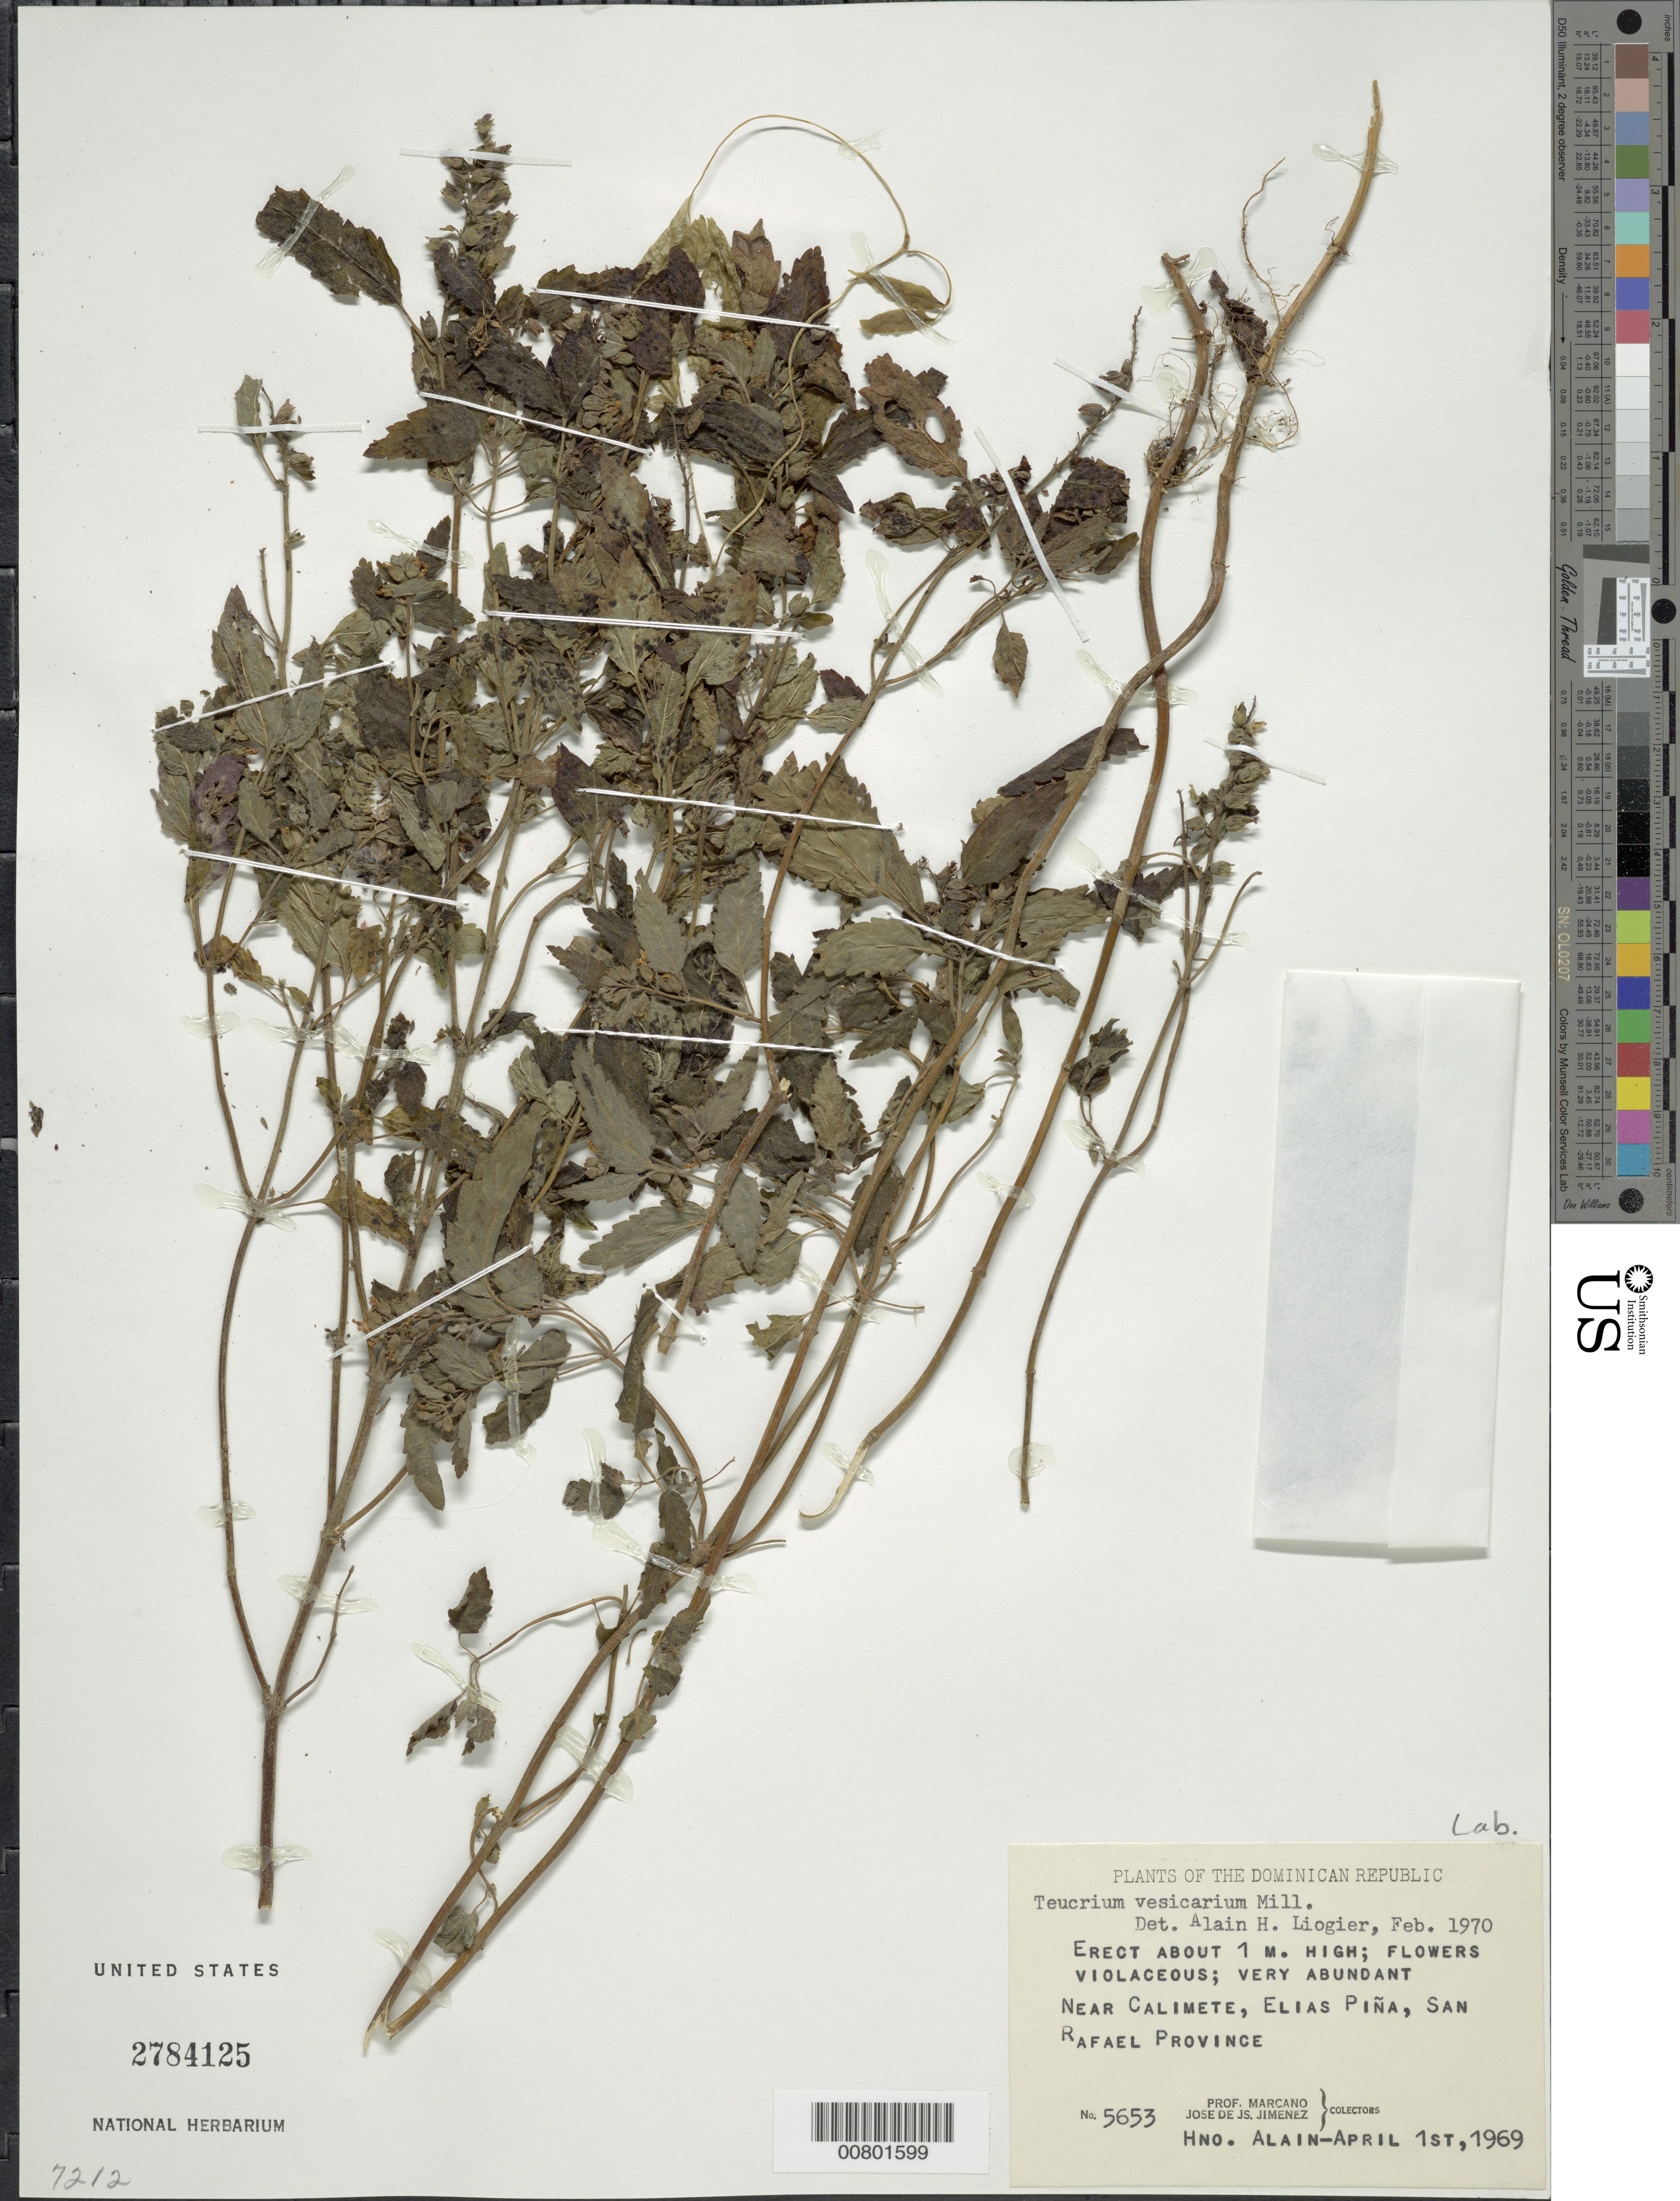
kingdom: Plantae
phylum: Tracheophyta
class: Magnoliopsida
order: Lamiales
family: Lamiaceae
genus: Teucrium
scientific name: Teucrium vesicarium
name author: Mill.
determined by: Moldenke, H. N.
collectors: E. J. Marcano F. & J. J. Jiménez Almonte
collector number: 5653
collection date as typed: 01 Apr 1969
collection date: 1969-04-01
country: Dominican Republic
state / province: Elias Piña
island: Hispaniola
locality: Near Calimete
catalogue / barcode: US 2784125